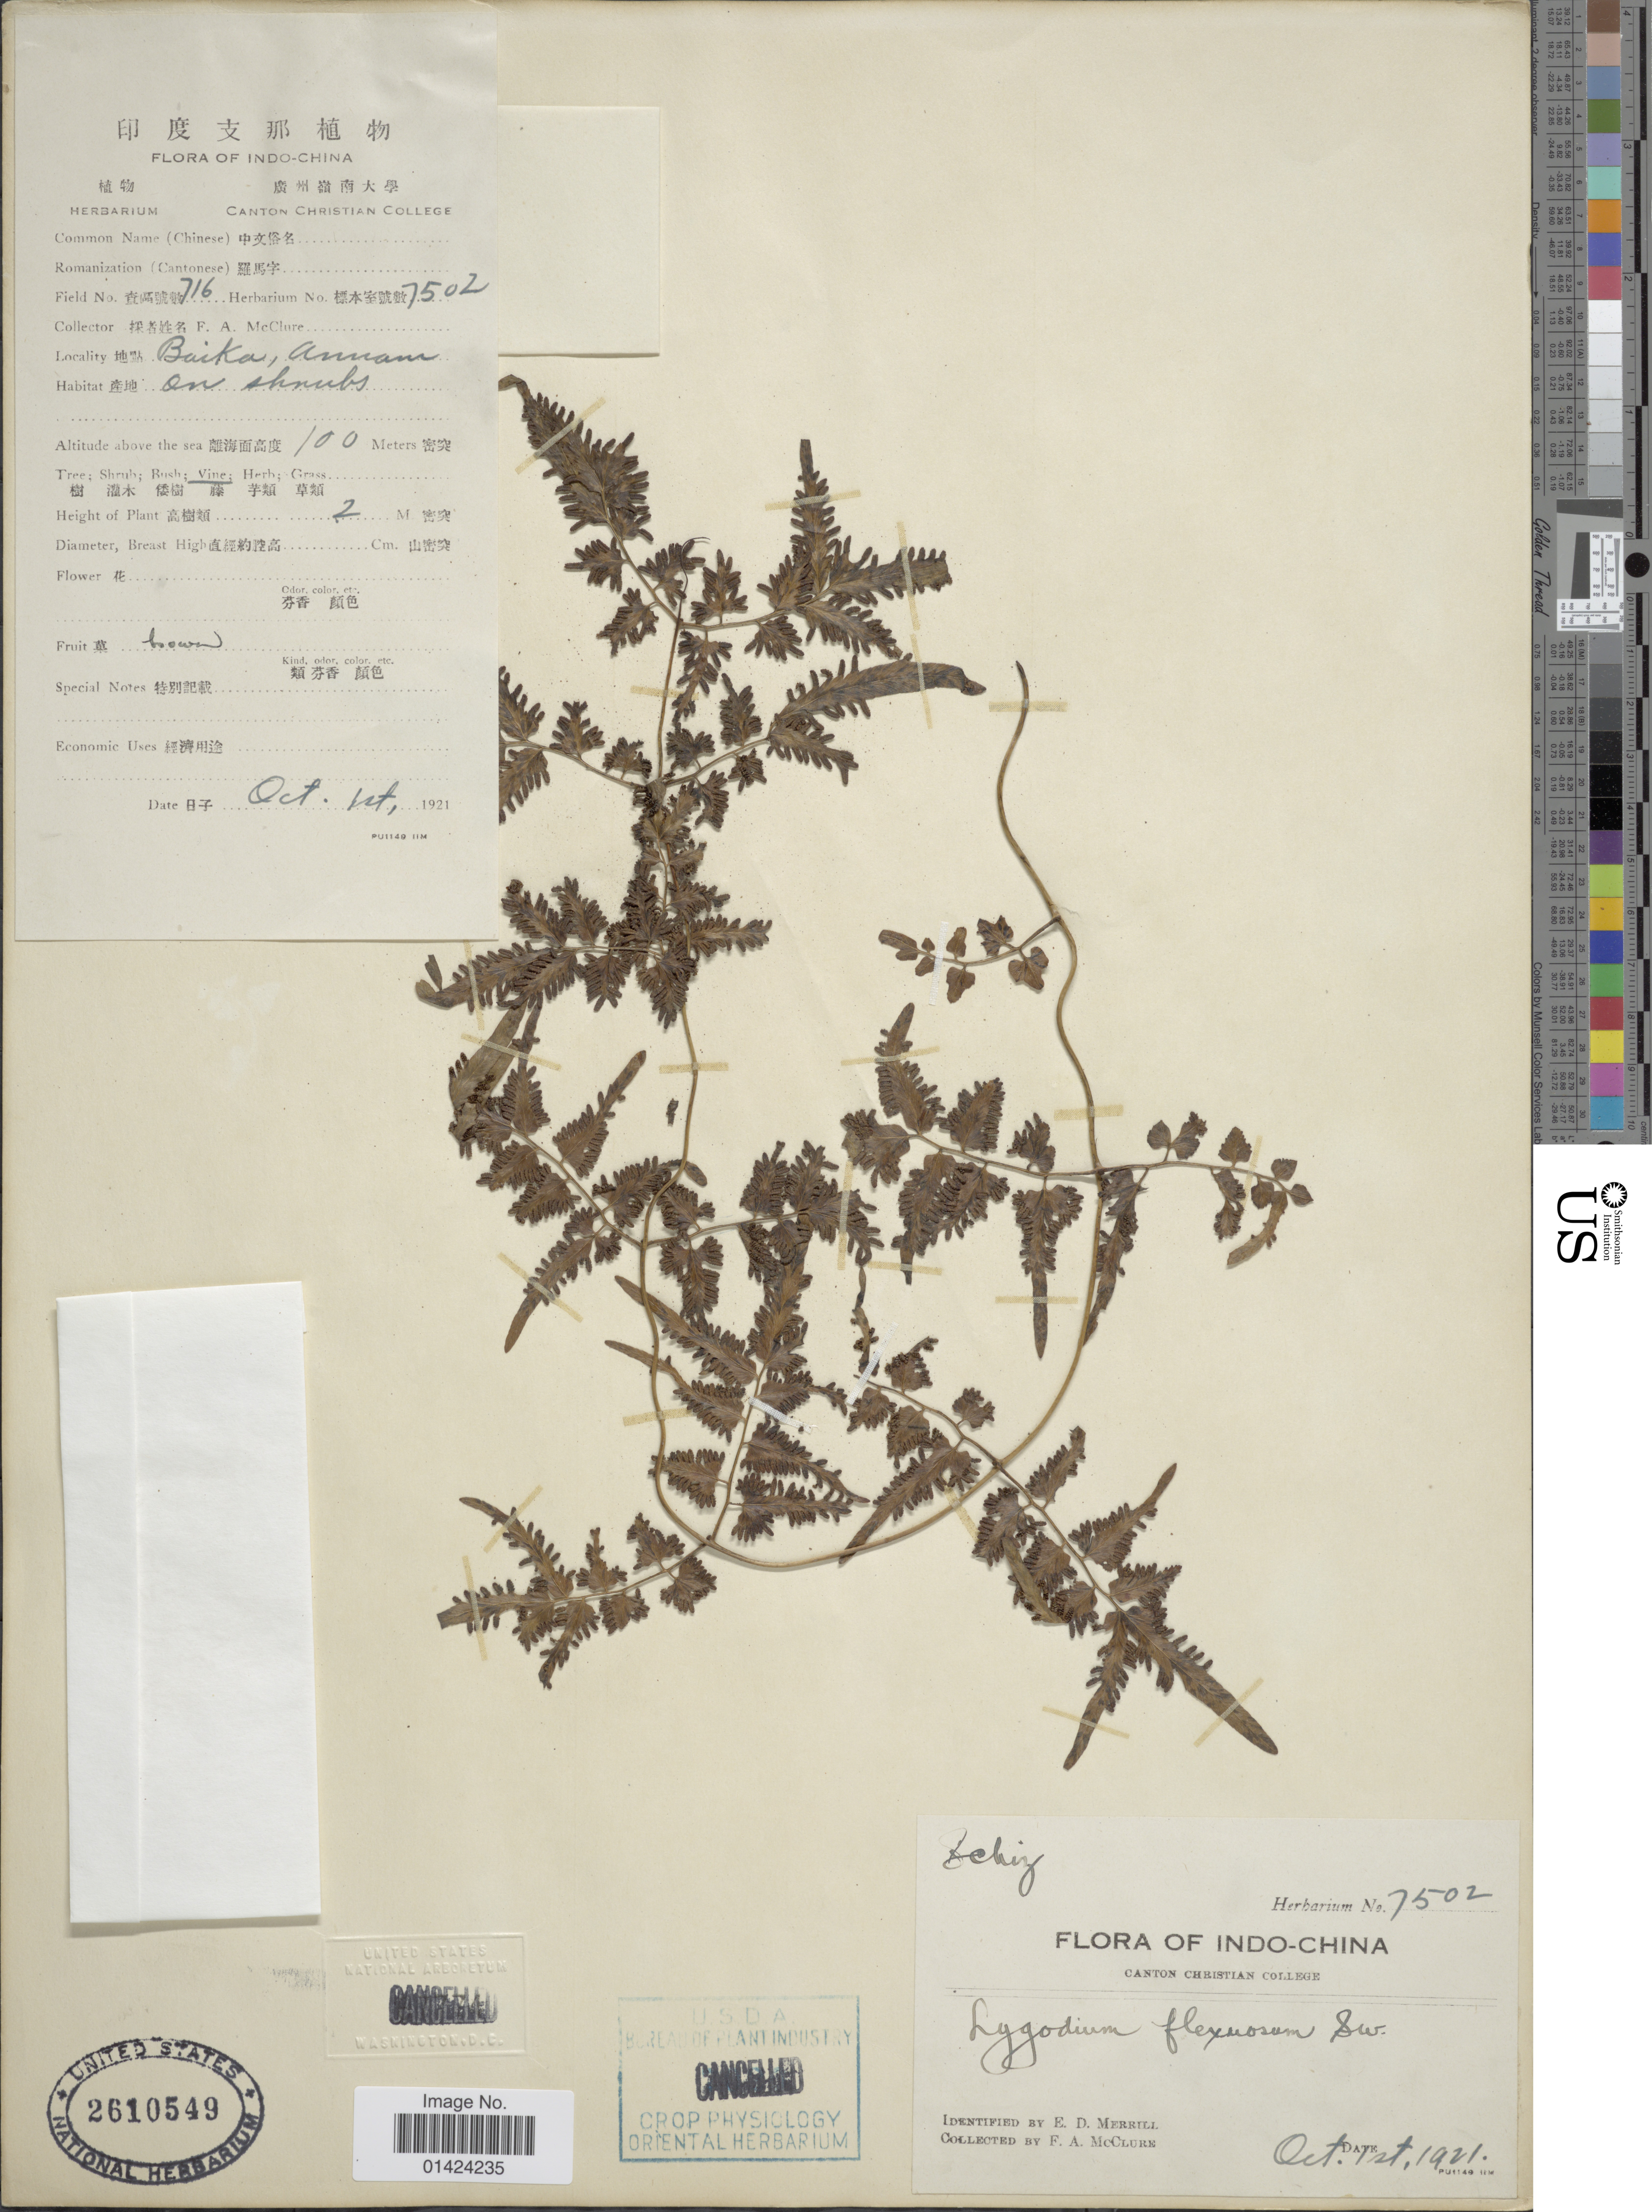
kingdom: Plantae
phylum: Tracheophyta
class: Polypodiopsida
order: Schizaeales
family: Lygodiaceae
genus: Lygodium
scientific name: Lygodium flexuosum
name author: Sw.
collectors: F. A. McClure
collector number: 7502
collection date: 1921-10-01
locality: Indo-China. Baika, Anmam on shrubs. [interpreted]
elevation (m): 100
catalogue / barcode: US 2610549